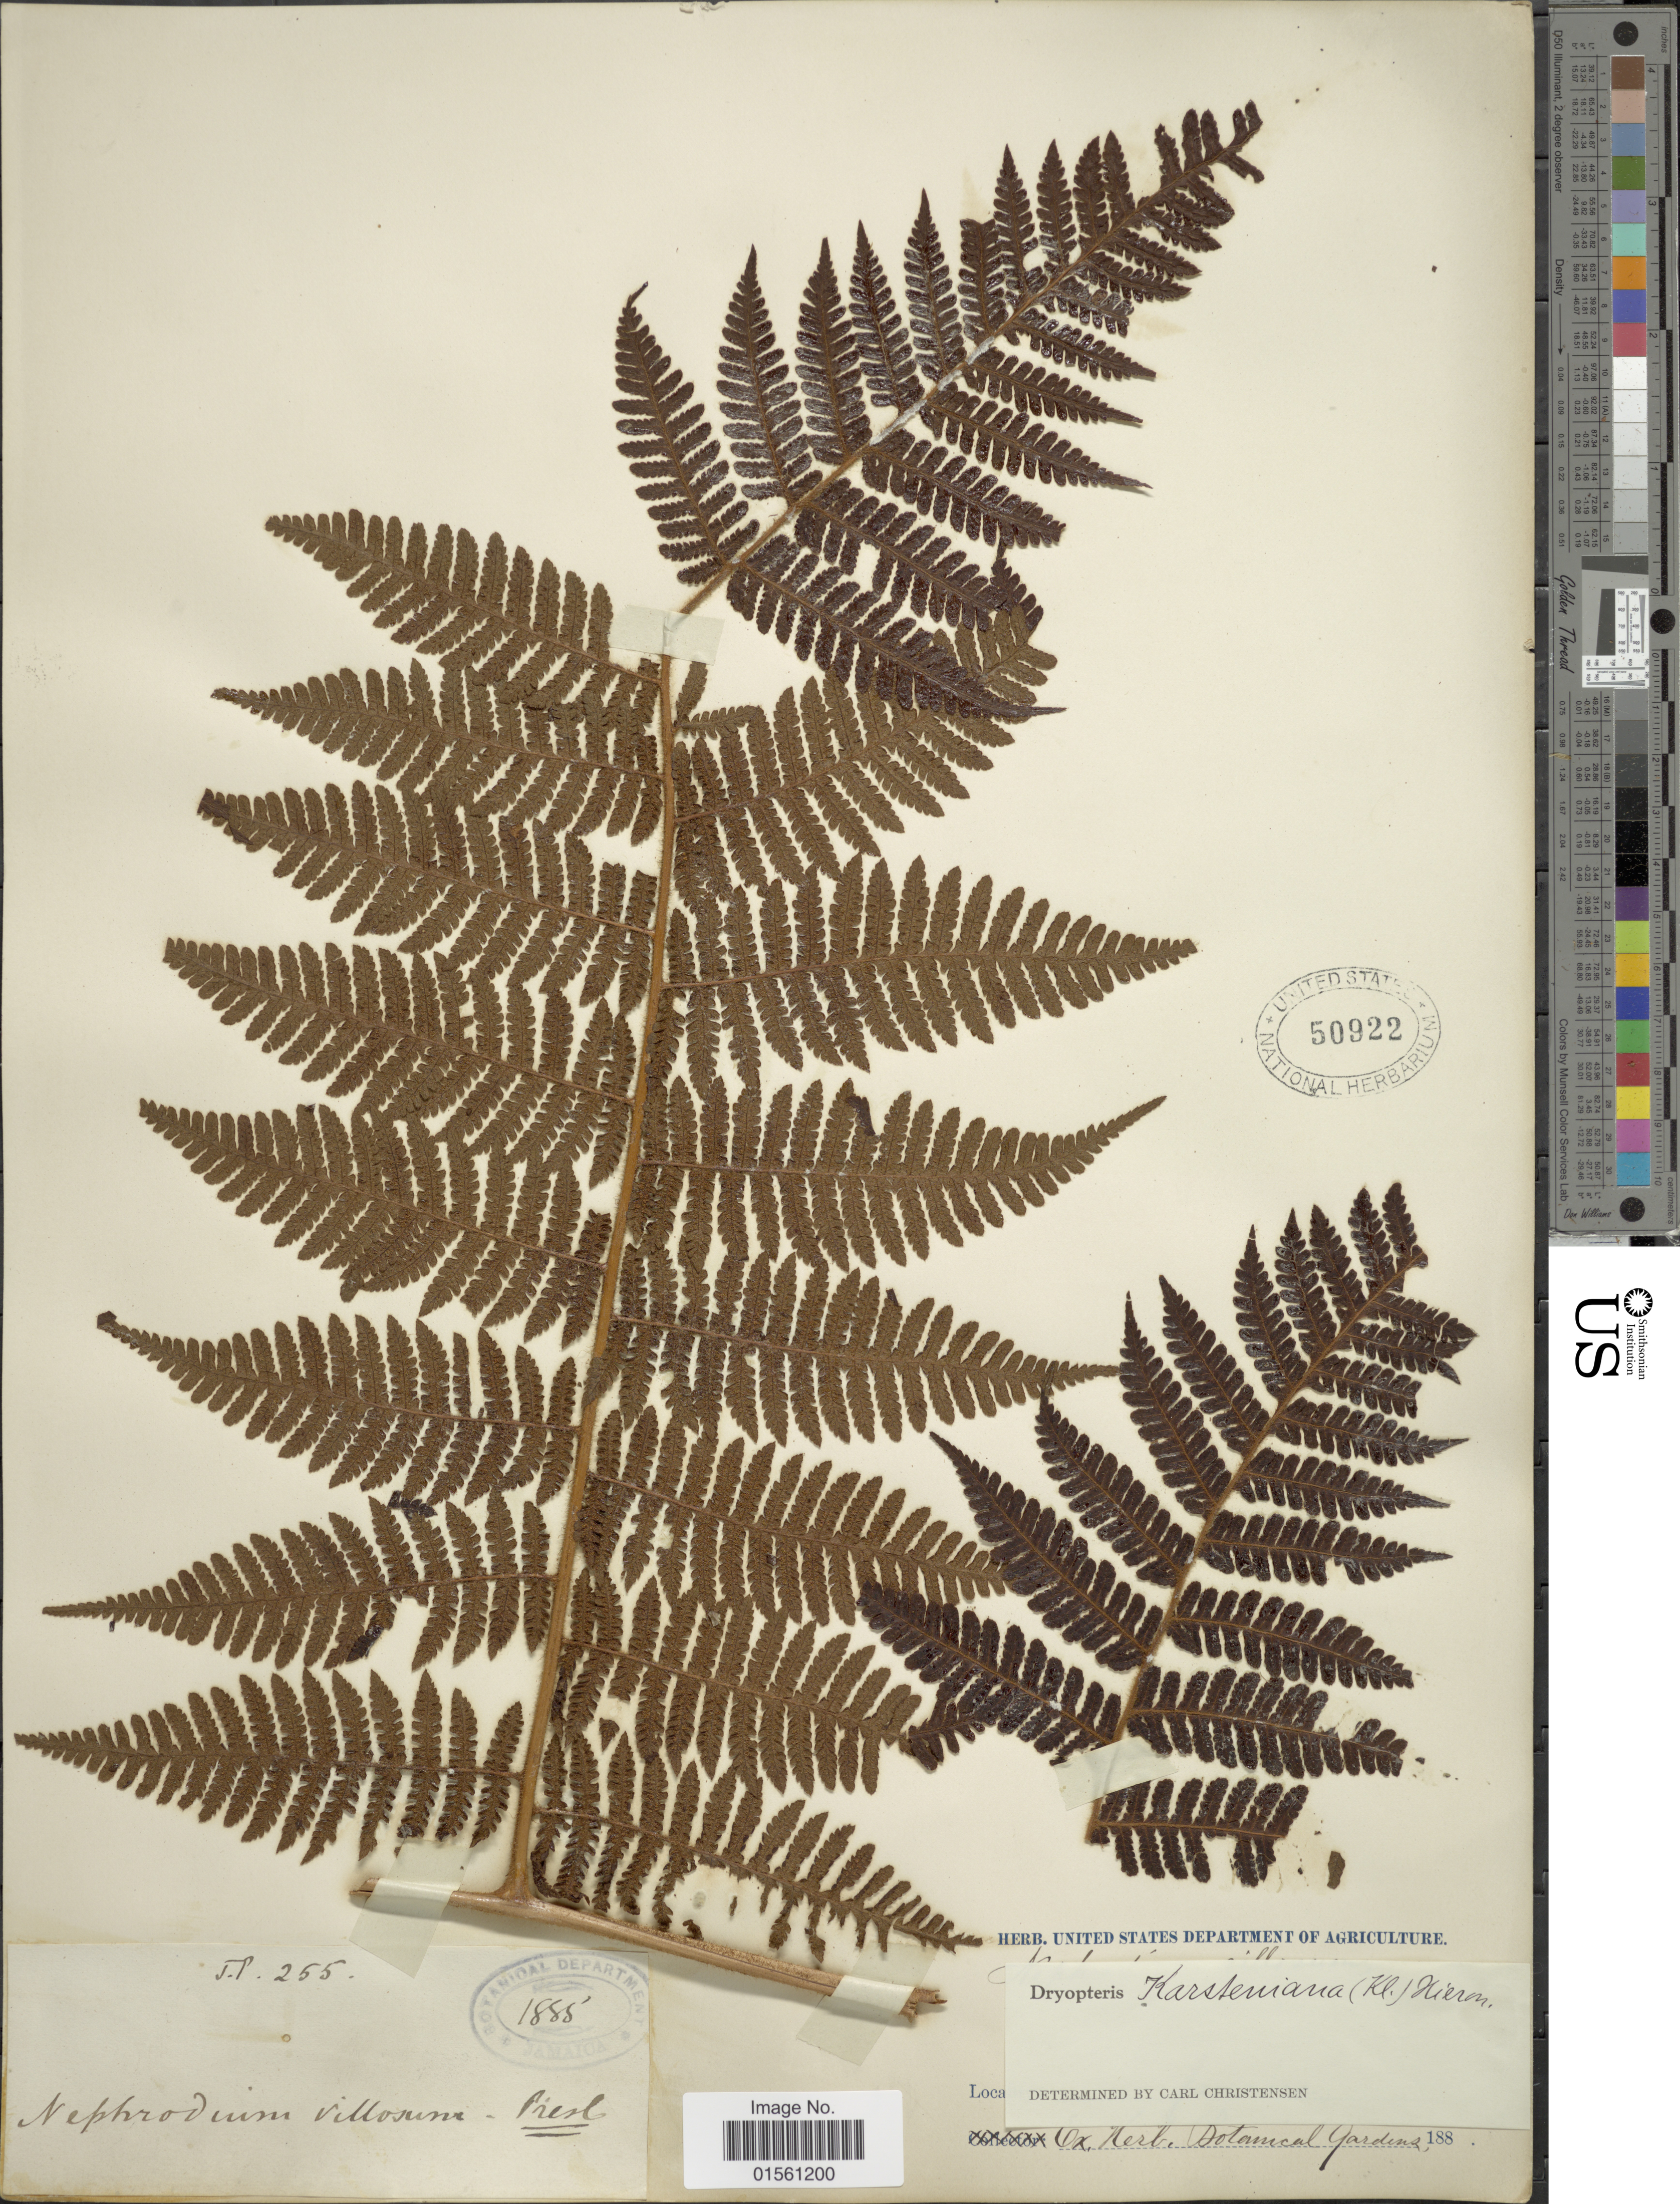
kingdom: Plantae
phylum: Tracheophyta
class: Polypodiopsida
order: Polypodiales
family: Dryopteridaceae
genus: Megalastrum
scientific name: Megalastrum pulverulentum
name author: (Poir.) A.R. Sm. & R.C. Moran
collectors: T. P.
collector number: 255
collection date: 1885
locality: Ex Herb. Botanical Gardens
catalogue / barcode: US 50922